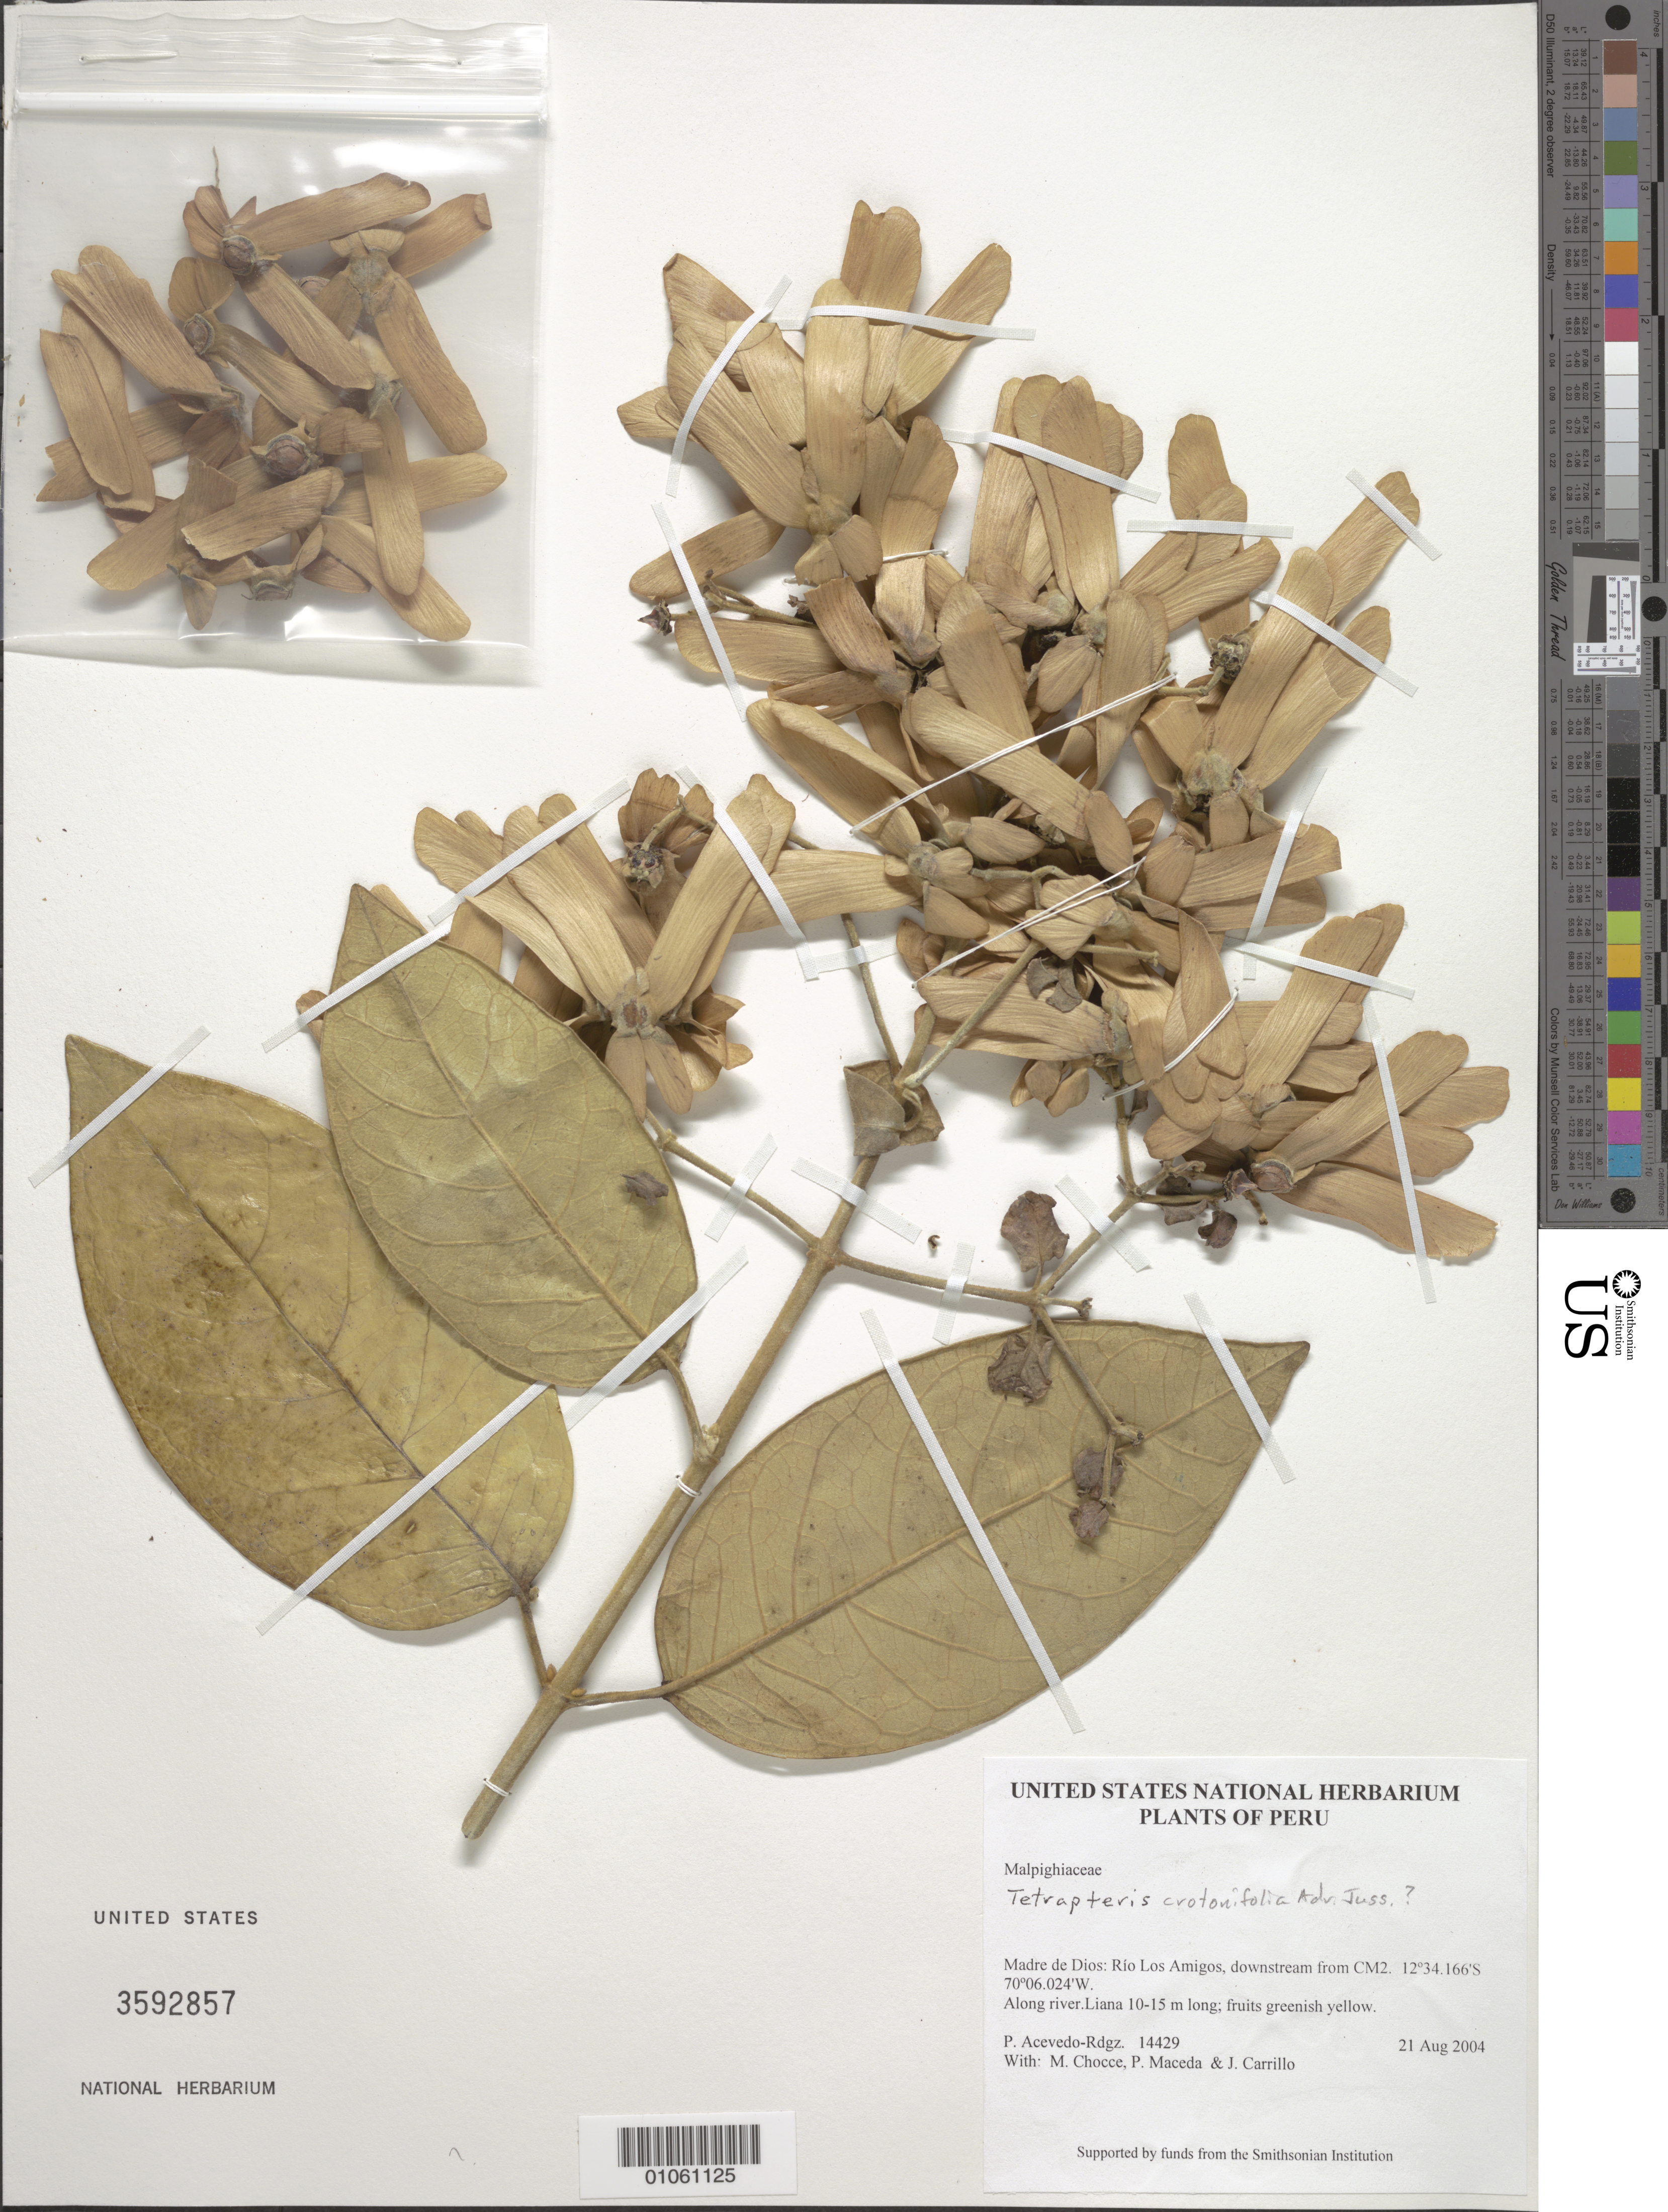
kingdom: Plantae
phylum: Tracheophyta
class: Magnoliopsida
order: Malpighiales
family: Malpighiaceae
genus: Tetrapterys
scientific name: Tetrapterys crotonifolia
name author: A. Juss.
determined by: Smith, Stephen F., (US), NMNH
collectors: P. Acevedo-Rodr., M. Chocce, P. Maceda & J. Carrillo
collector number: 14429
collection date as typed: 21 Aug 2004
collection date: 2004-08-21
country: Peru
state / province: Madre de Dios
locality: Madre de Dios: Río Los Amigos, downstream from CM2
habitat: Along river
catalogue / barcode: US 3592857